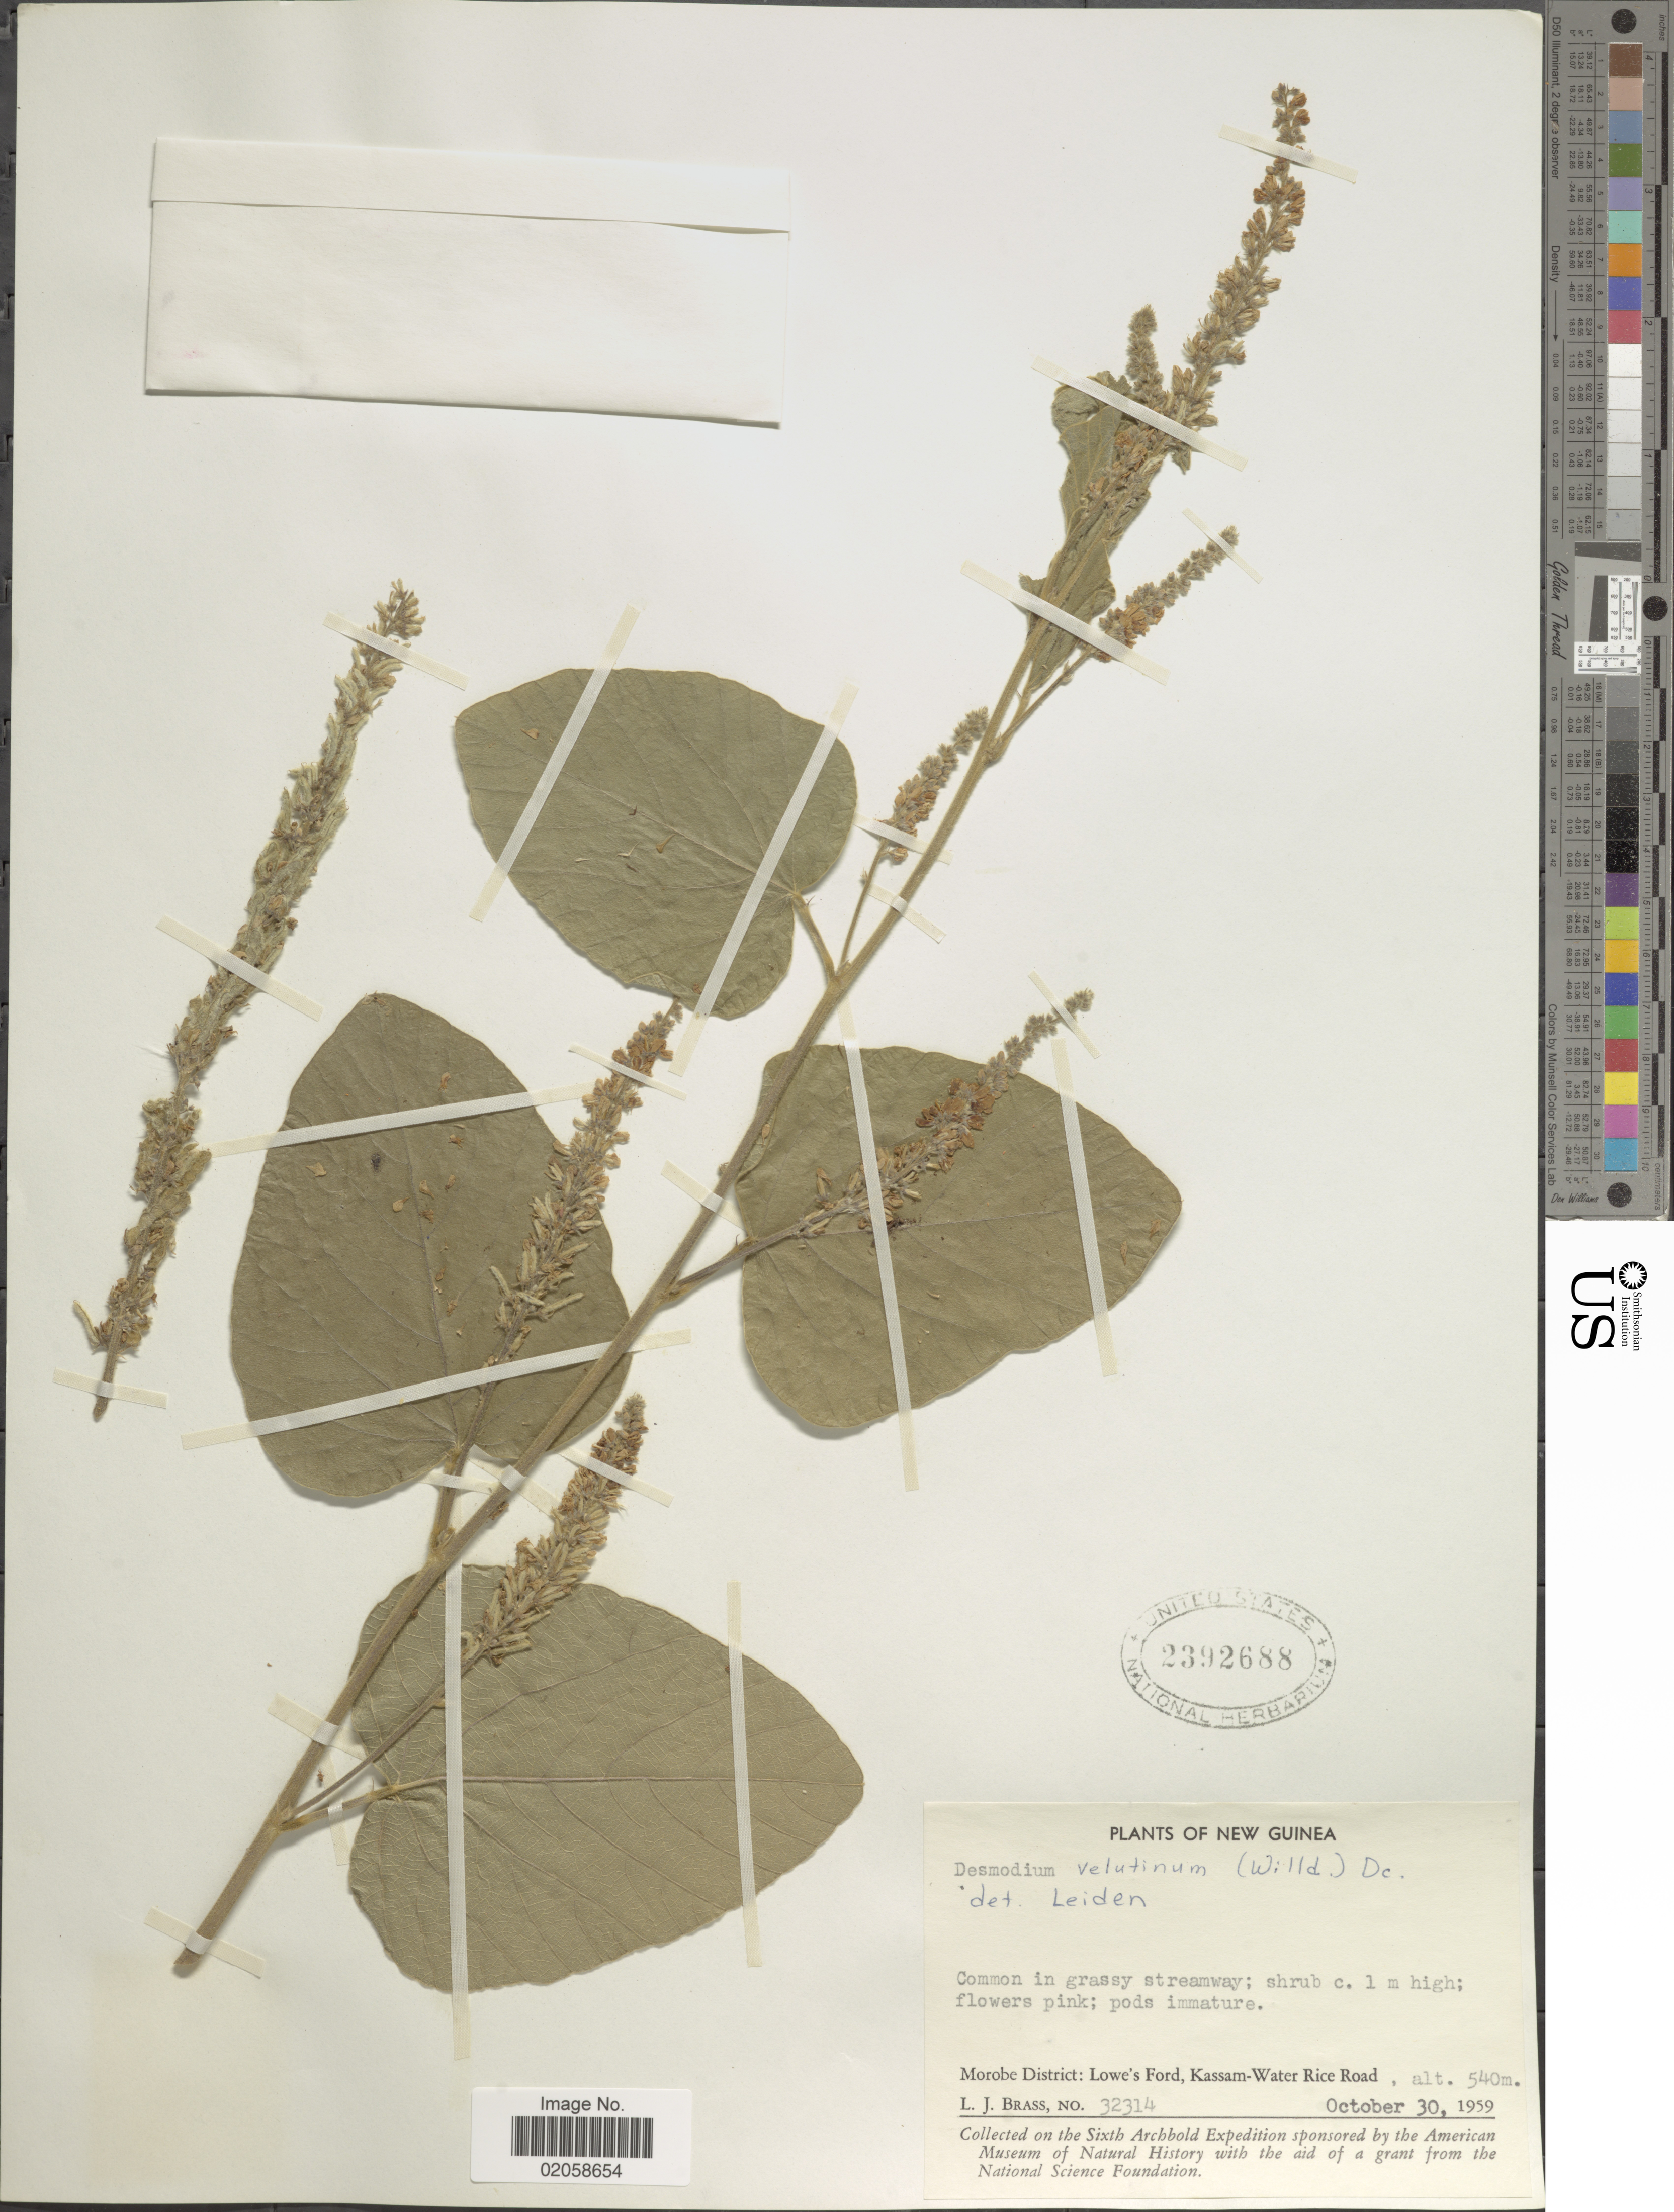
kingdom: Plantae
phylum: Tracheophyta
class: Magnoliopsida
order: Fabales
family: Fabaceae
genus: Polhillides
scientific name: Polhillides velutina subsp. velutina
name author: (Willd.) H. Ohashi & K. Ohashi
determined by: Strong, Mark T., (BOT), Smithsonian Institution - National Museum of Natural History (UNITED STATES)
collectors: L. J. Brass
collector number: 32314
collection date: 1959-10-30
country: Papua New Guinea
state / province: Morobe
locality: Morobe District: Lowe's Ford, Kassam- Water Rice Road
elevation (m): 540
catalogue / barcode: US 2392688